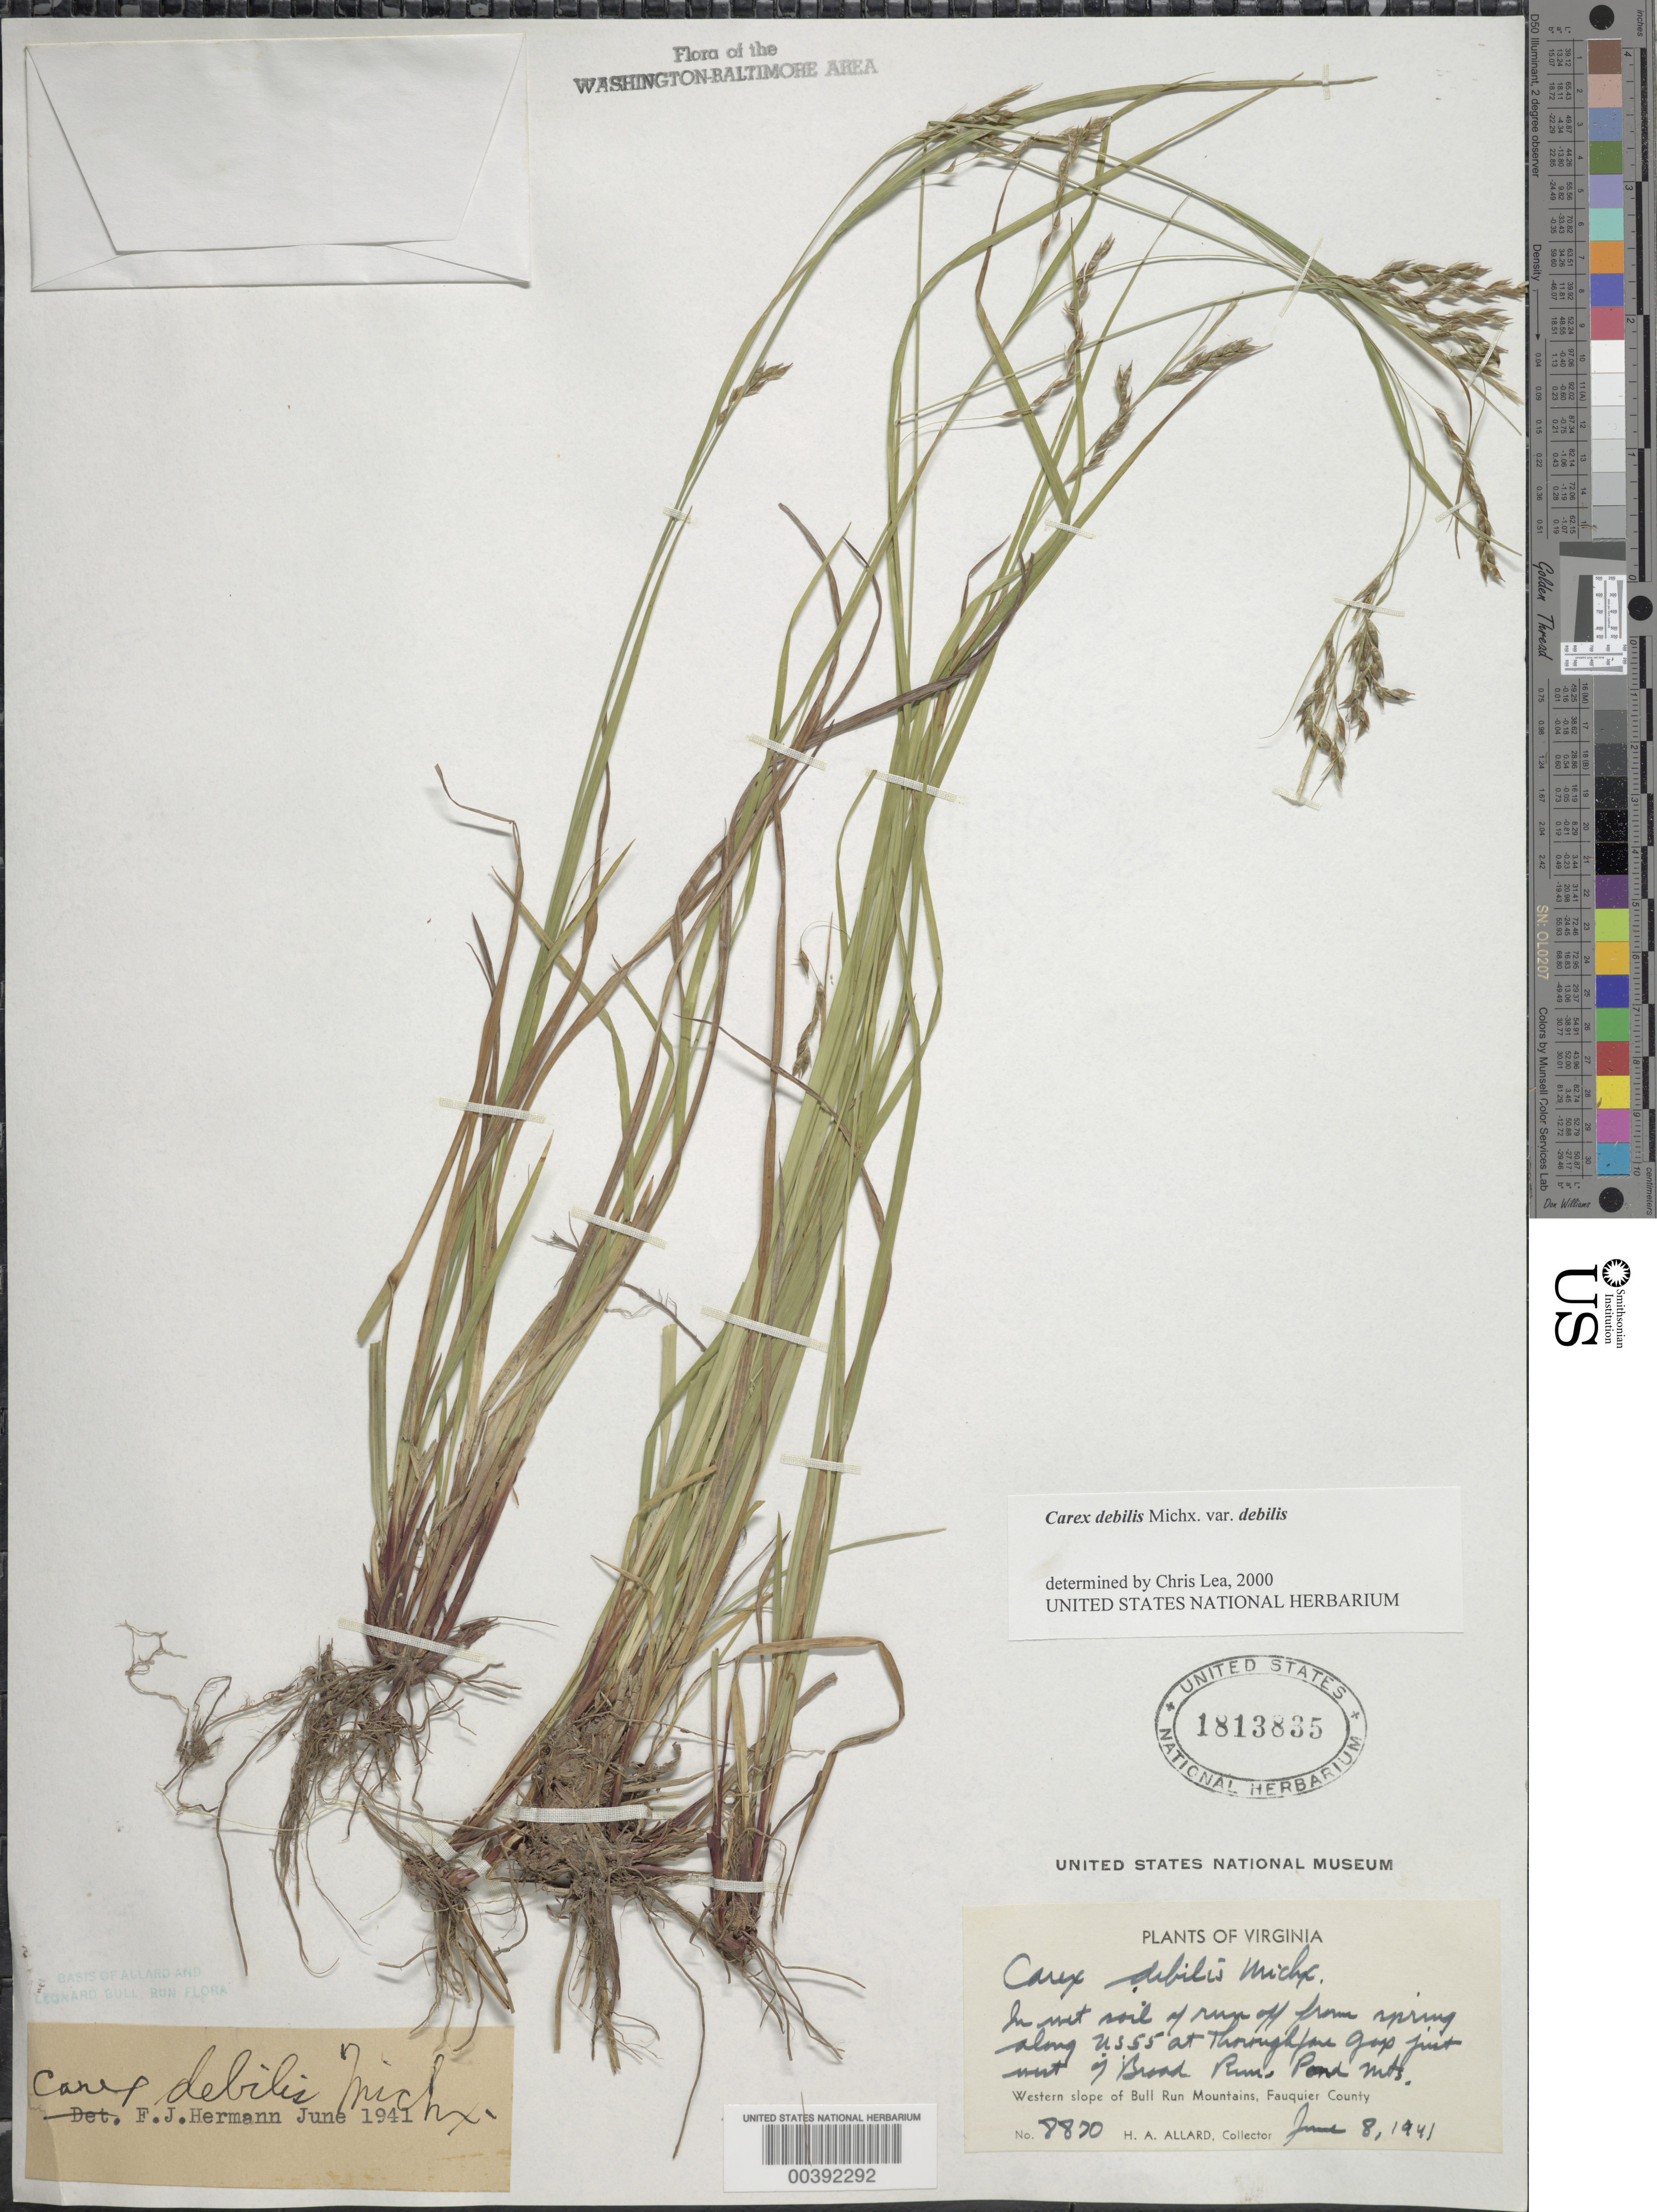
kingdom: Plantae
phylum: Tracheophyta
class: Liliopsida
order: Poales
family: Cyperaceae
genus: Carex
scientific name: Carex debilis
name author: Michx.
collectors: H. A. Allard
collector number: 8870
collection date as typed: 08 Jun 1941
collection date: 1941-06-08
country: United States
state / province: Virginia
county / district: Fauquier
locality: US 55 at Thorofare Gap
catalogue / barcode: US 1813835